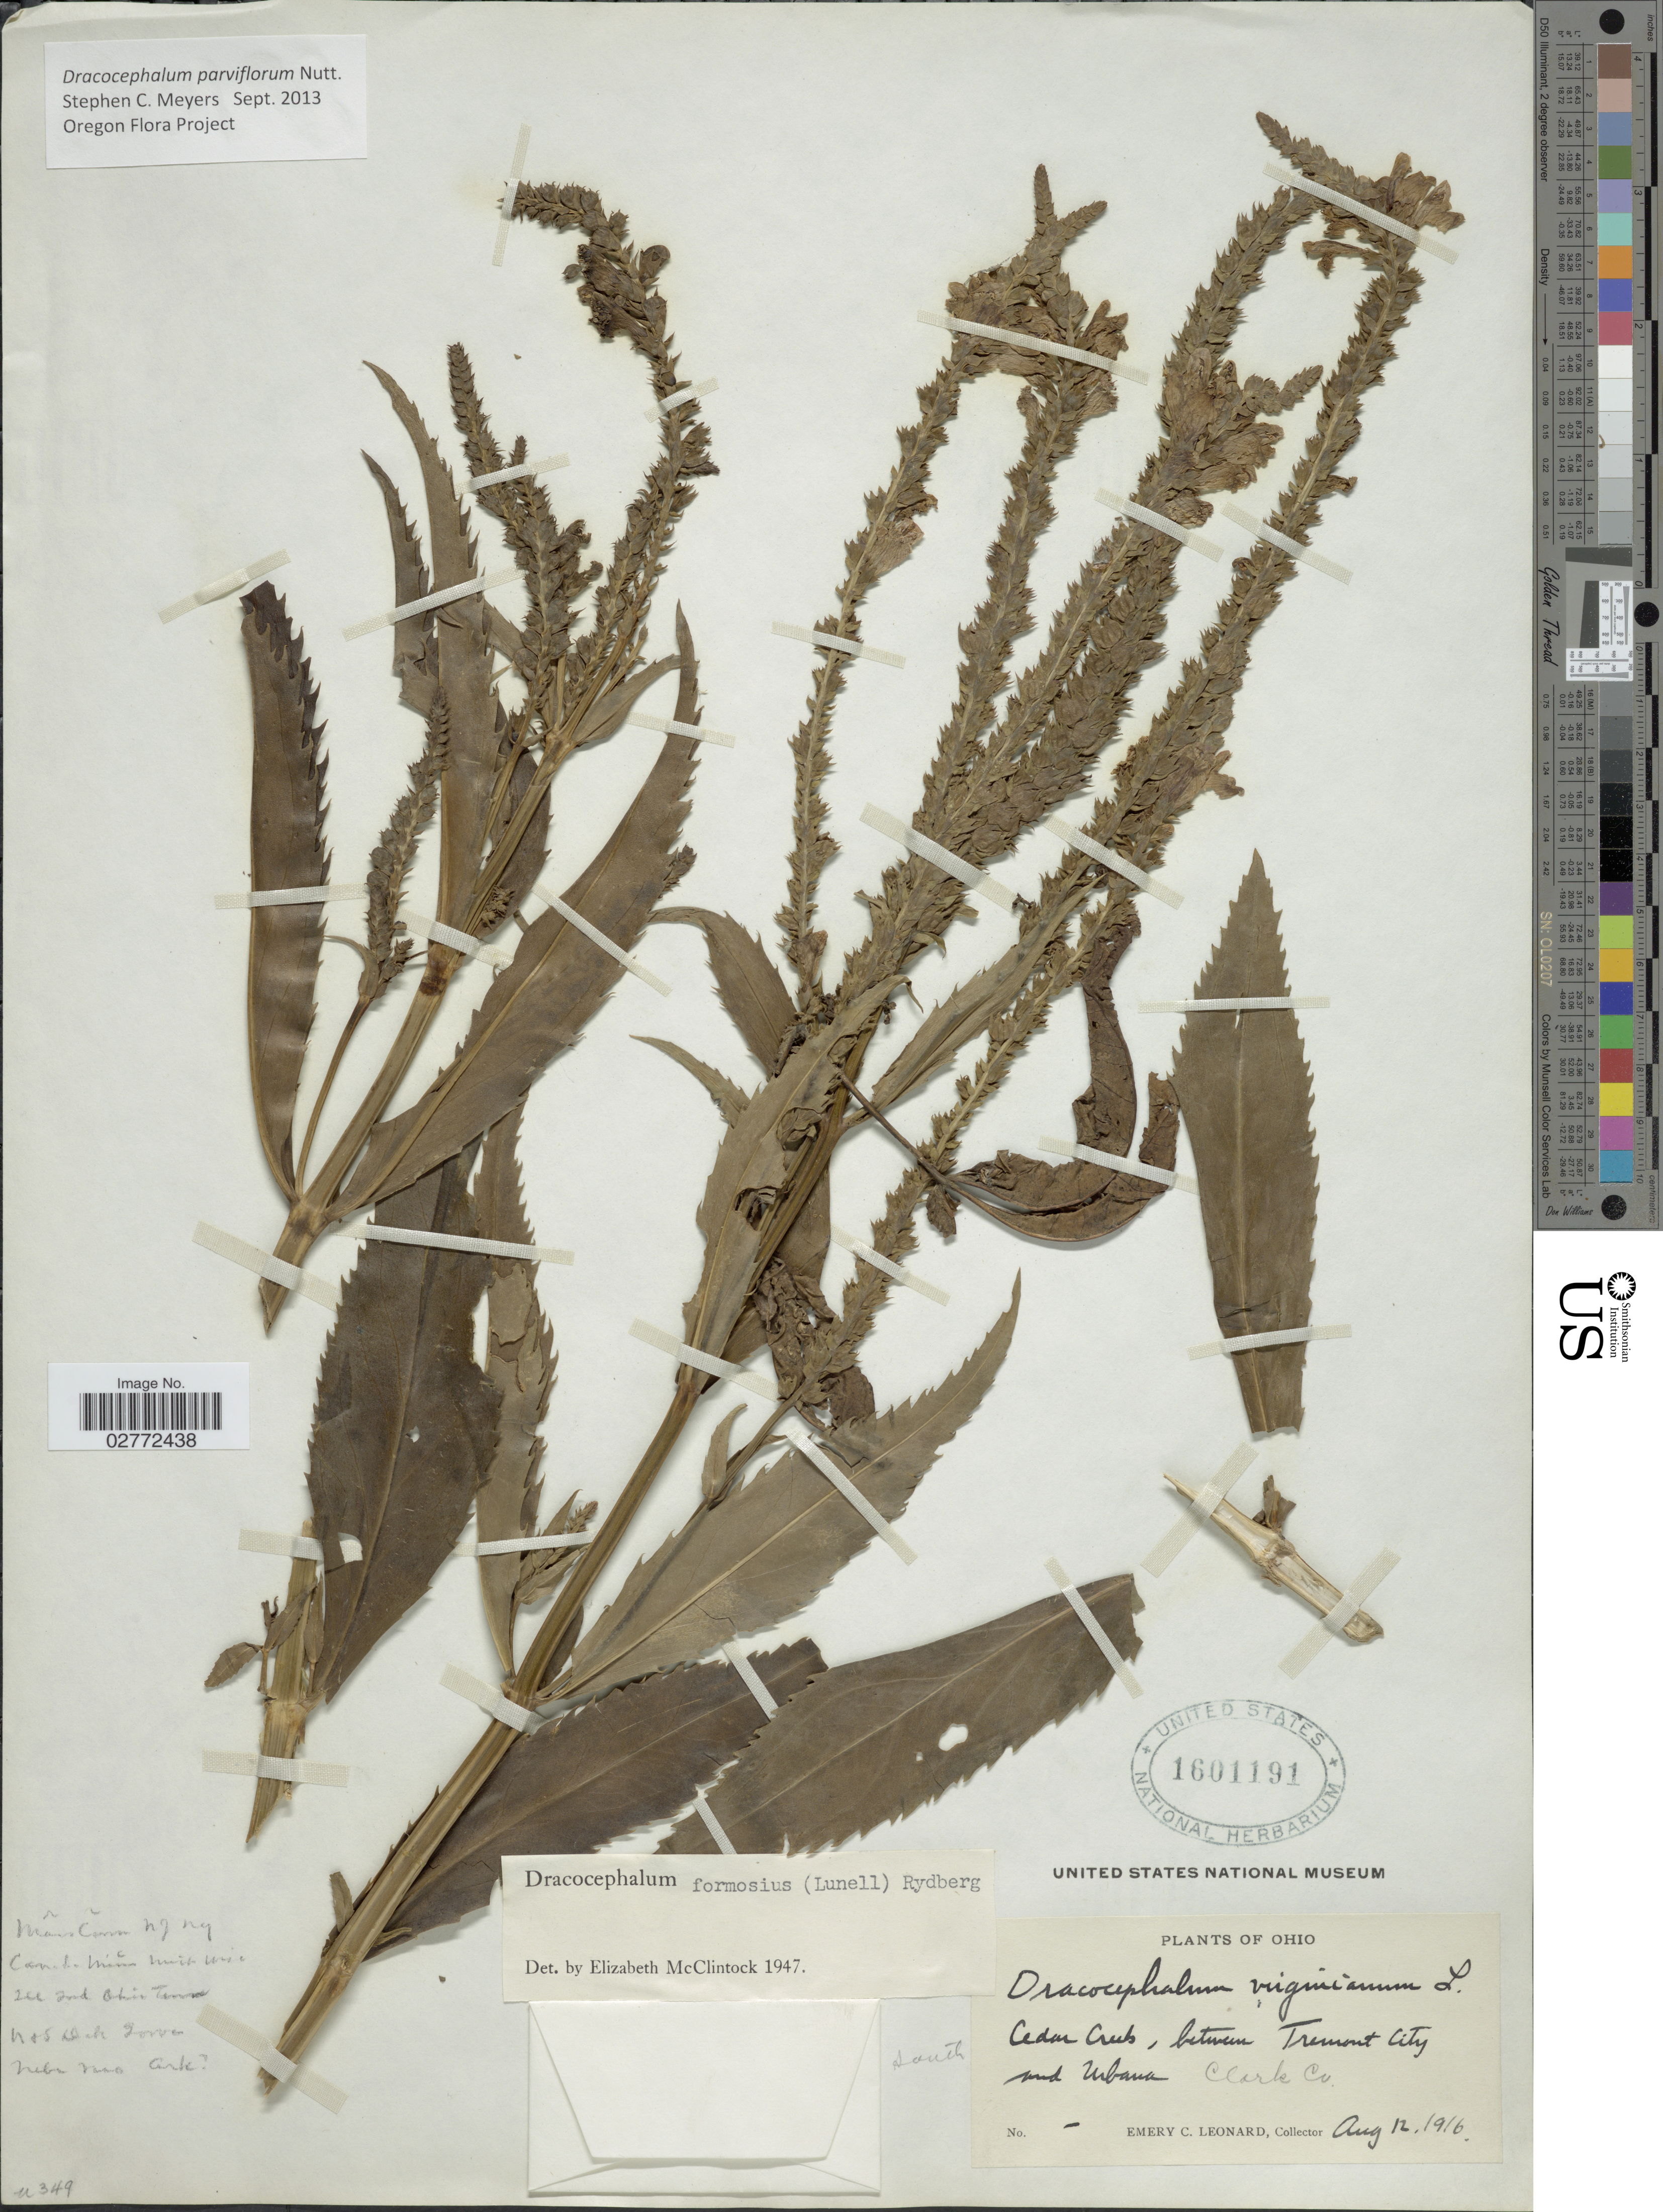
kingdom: Plantae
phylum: Tracheophyta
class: Magnoliopsida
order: Lamiales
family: Lamiaceae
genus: Dracocephalum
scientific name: Dracocephalum parviflorum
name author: Nutt.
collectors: E. C. Leonard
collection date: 1916-08-12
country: United States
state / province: Ohio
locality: Cedar Creek, between Tremont City and Urbana. Clark Co.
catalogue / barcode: US 1601191